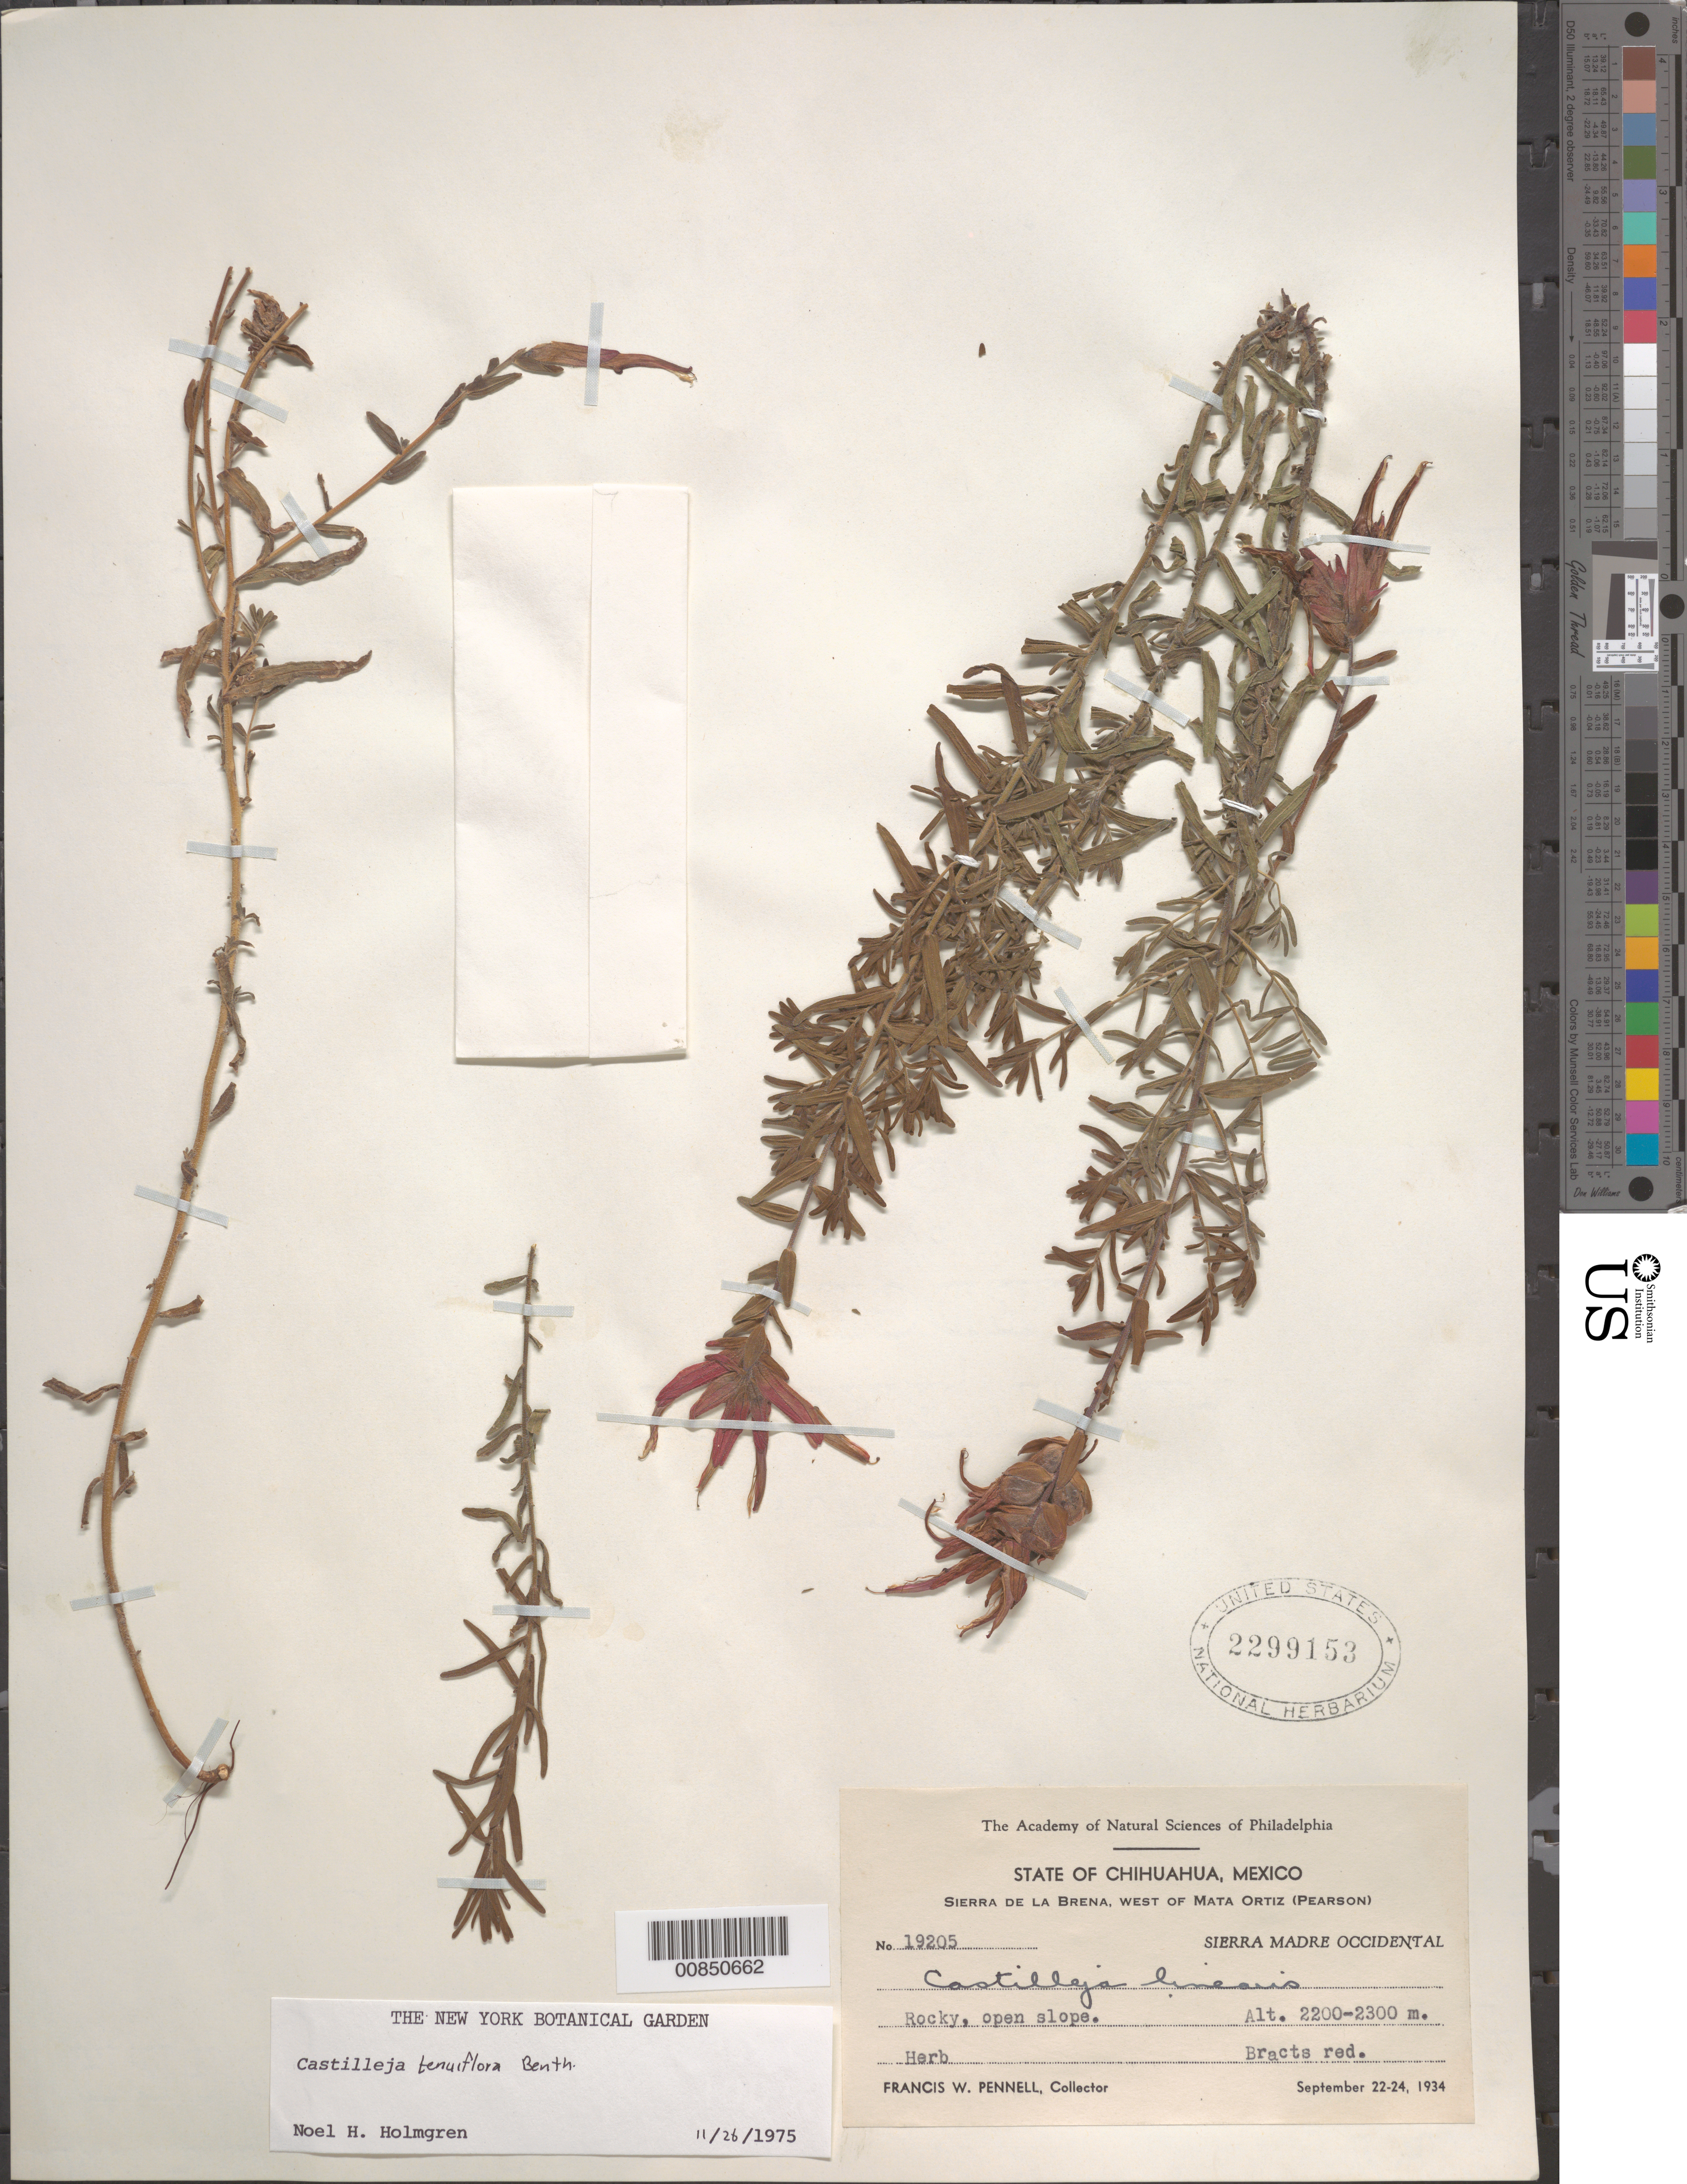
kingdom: Plantae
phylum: Tracheophyta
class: Magnoliopsida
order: Lamiales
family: Orobanchaceae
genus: Castilleja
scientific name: Castilleja tenuiflora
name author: Benth.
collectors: F. W. Pennell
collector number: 19205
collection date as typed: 22 Sep 1934 to 24 Sep 1934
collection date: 1934-09-22/1934-09-24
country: Mexico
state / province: Chihuahua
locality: Sierra de la Breña, west of Mata Ortiz (Pearson). Sierra Madre Occidental, Chihuahua.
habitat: Rocky, open slope.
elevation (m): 2300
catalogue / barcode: US 2299153